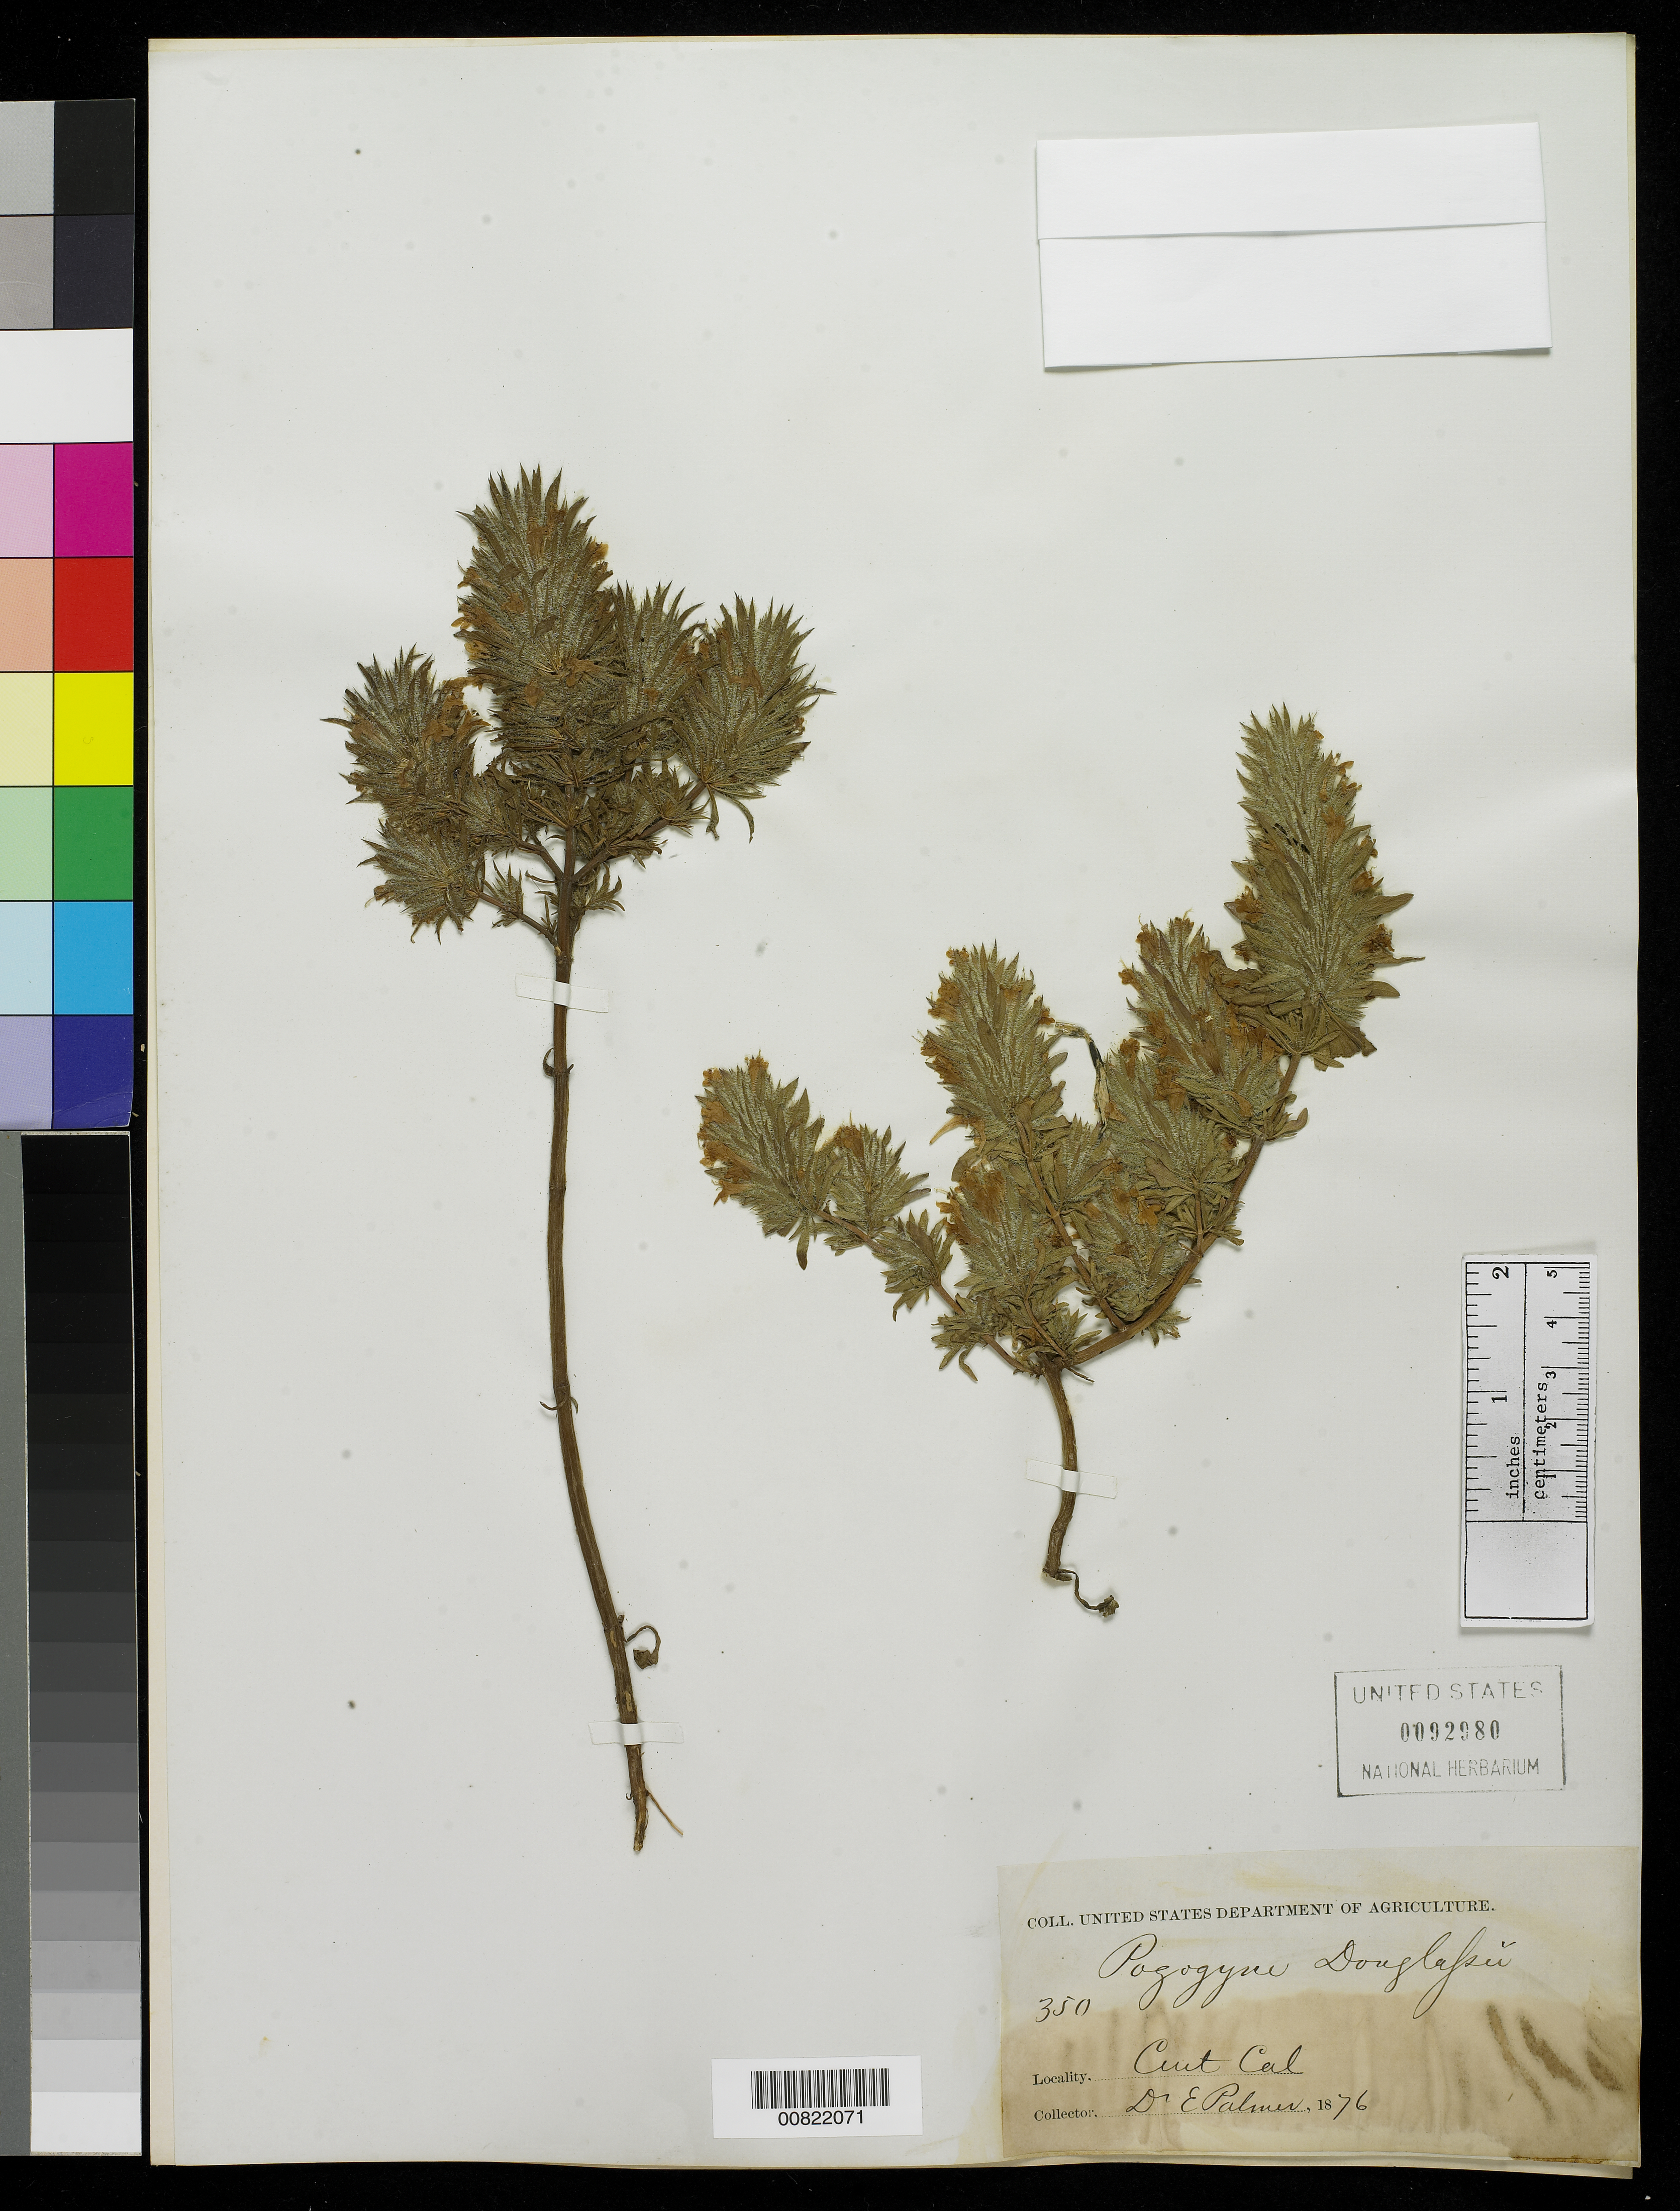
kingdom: Plantae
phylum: Tracheophyta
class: Magnoliopsida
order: Lamiales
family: Lamiaceae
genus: Pogogyne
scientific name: Pogogyne douglasii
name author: Benth.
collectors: E. Palmer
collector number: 350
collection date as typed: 1876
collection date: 1876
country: United States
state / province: California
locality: Central California.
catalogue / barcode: US 92980